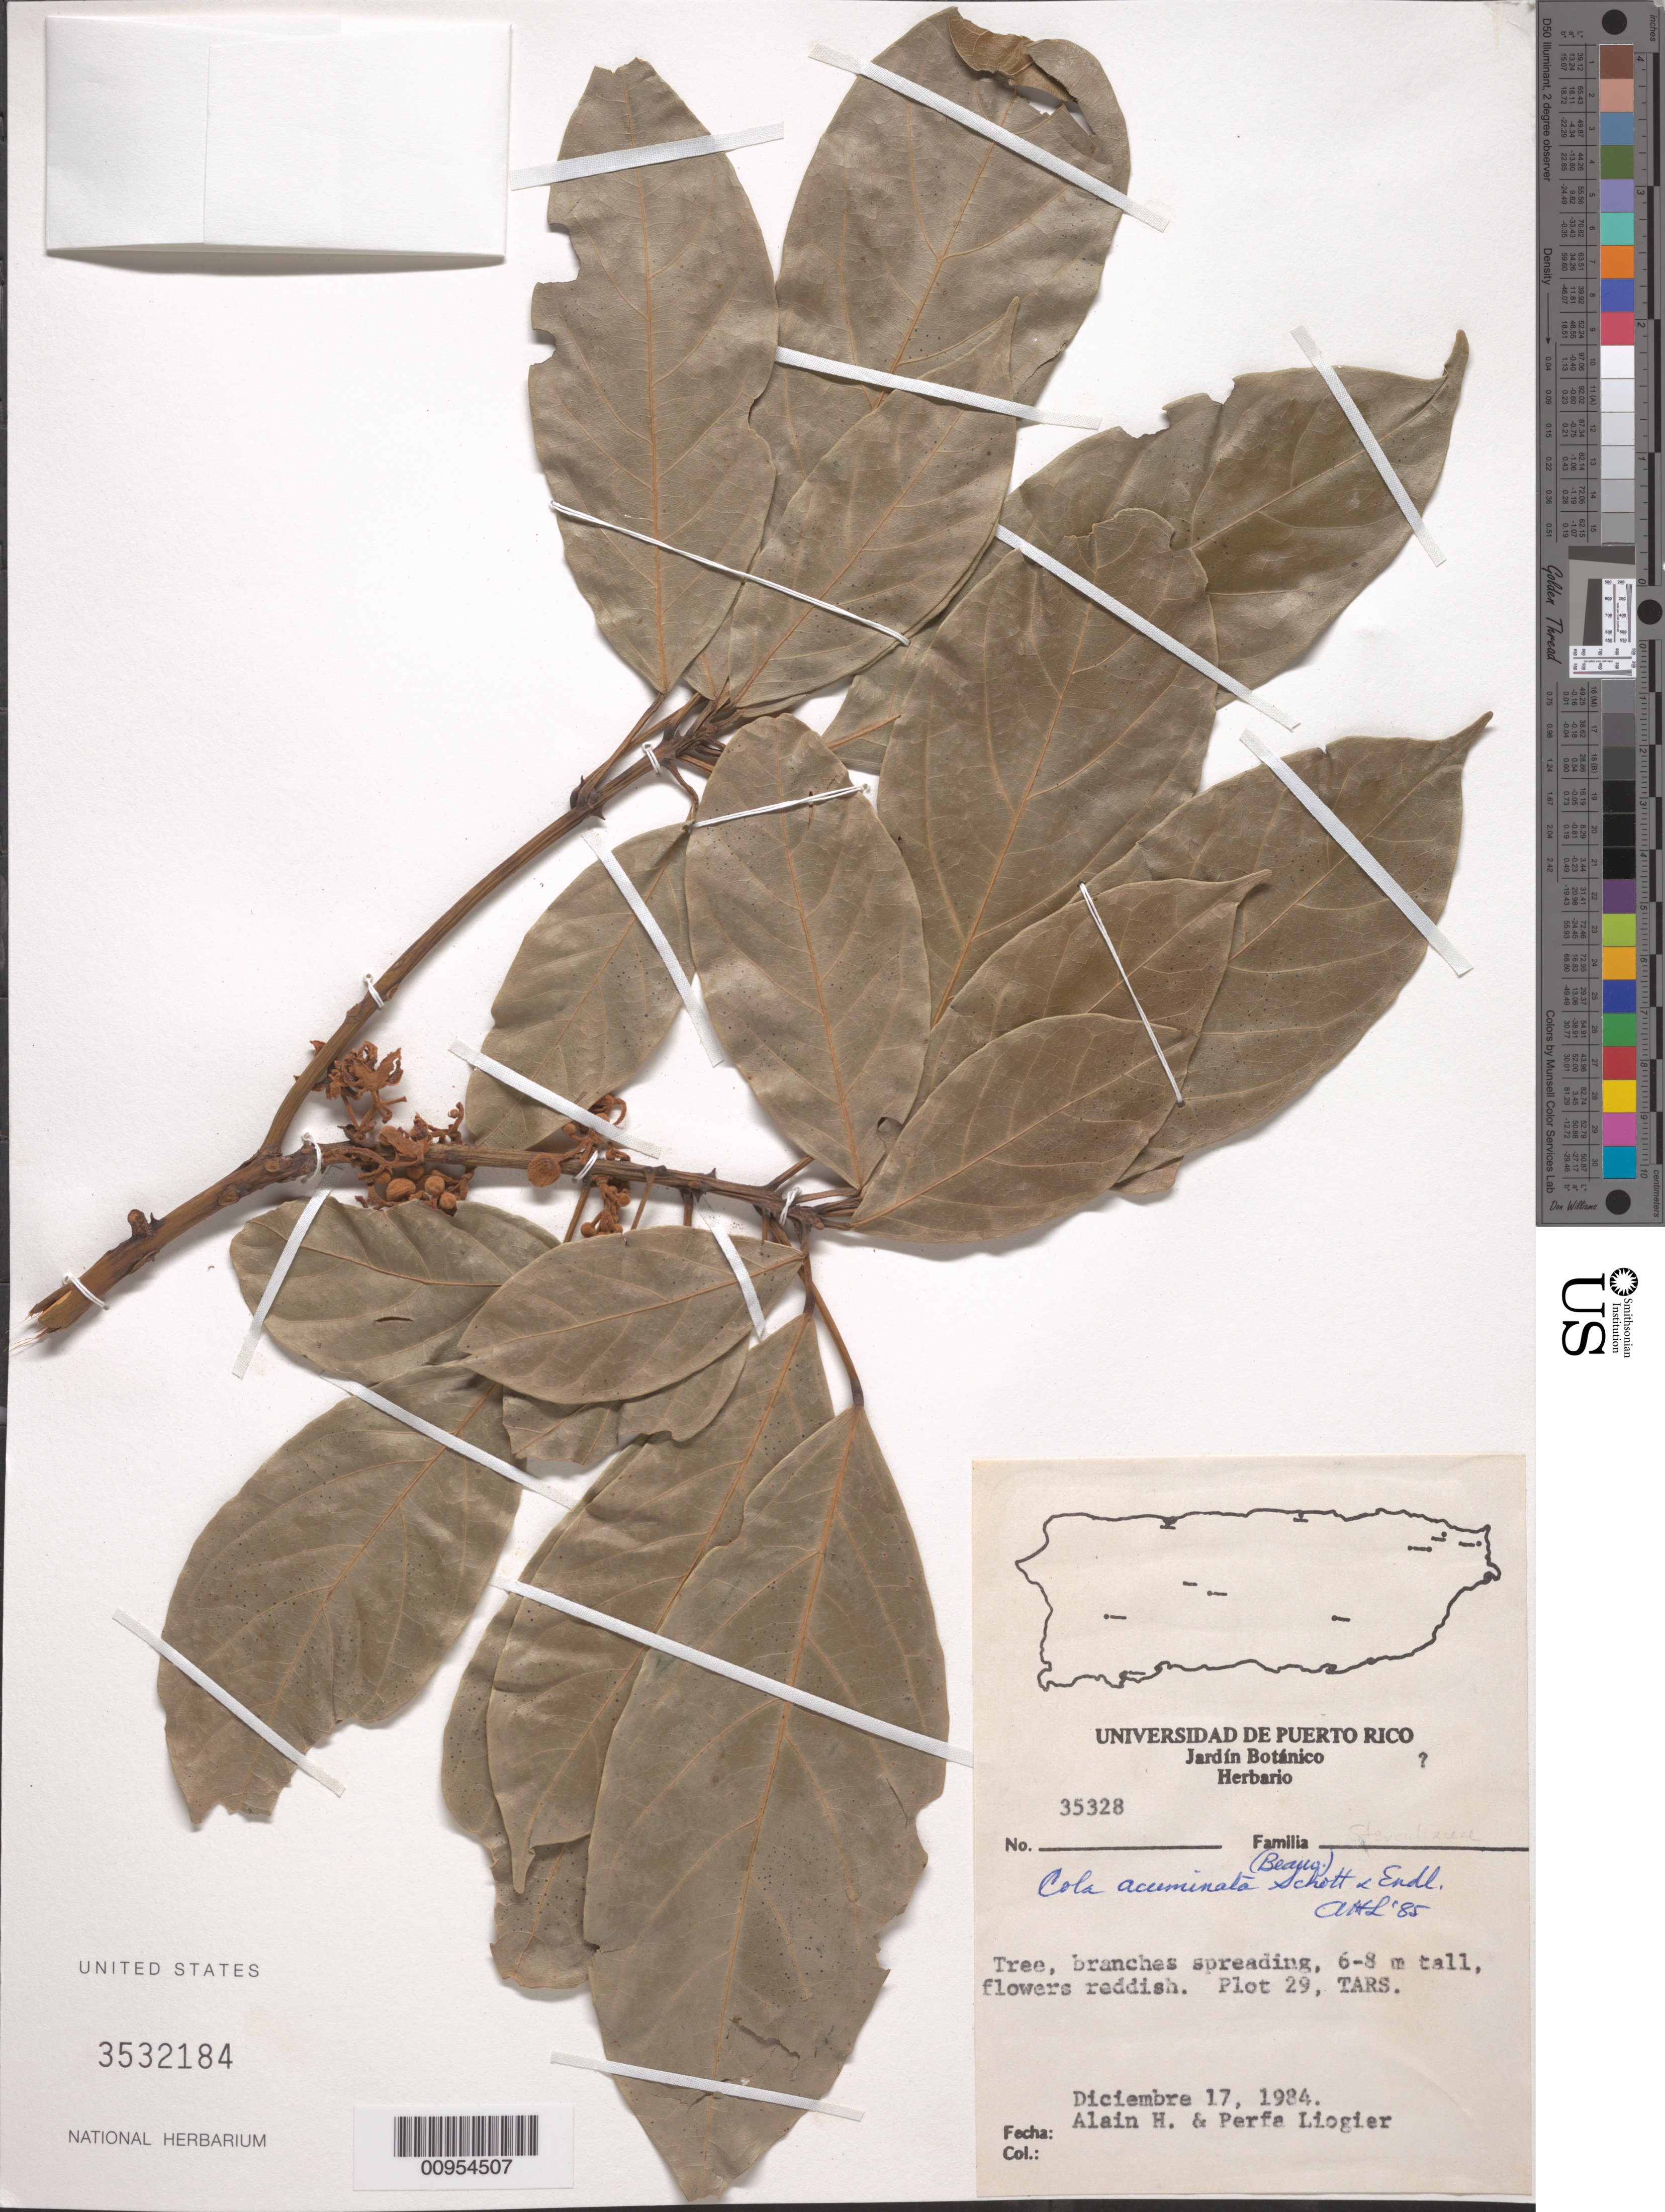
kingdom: Plantae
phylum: Tracheophyta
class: Magnoliopsida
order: Malvales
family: Malvaceae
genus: Cola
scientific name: Cola acuminata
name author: (P. Beauv.) Schott & Endl.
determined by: Liogier, Alain H.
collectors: A. H. Liogier & M. P. Liogier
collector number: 35328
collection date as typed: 17 Dec 1984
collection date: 1984-12-17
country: Puerto Rico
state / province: Mayagüez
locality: TARS; plot 29, Mayagüez.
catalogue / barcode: US 3532184